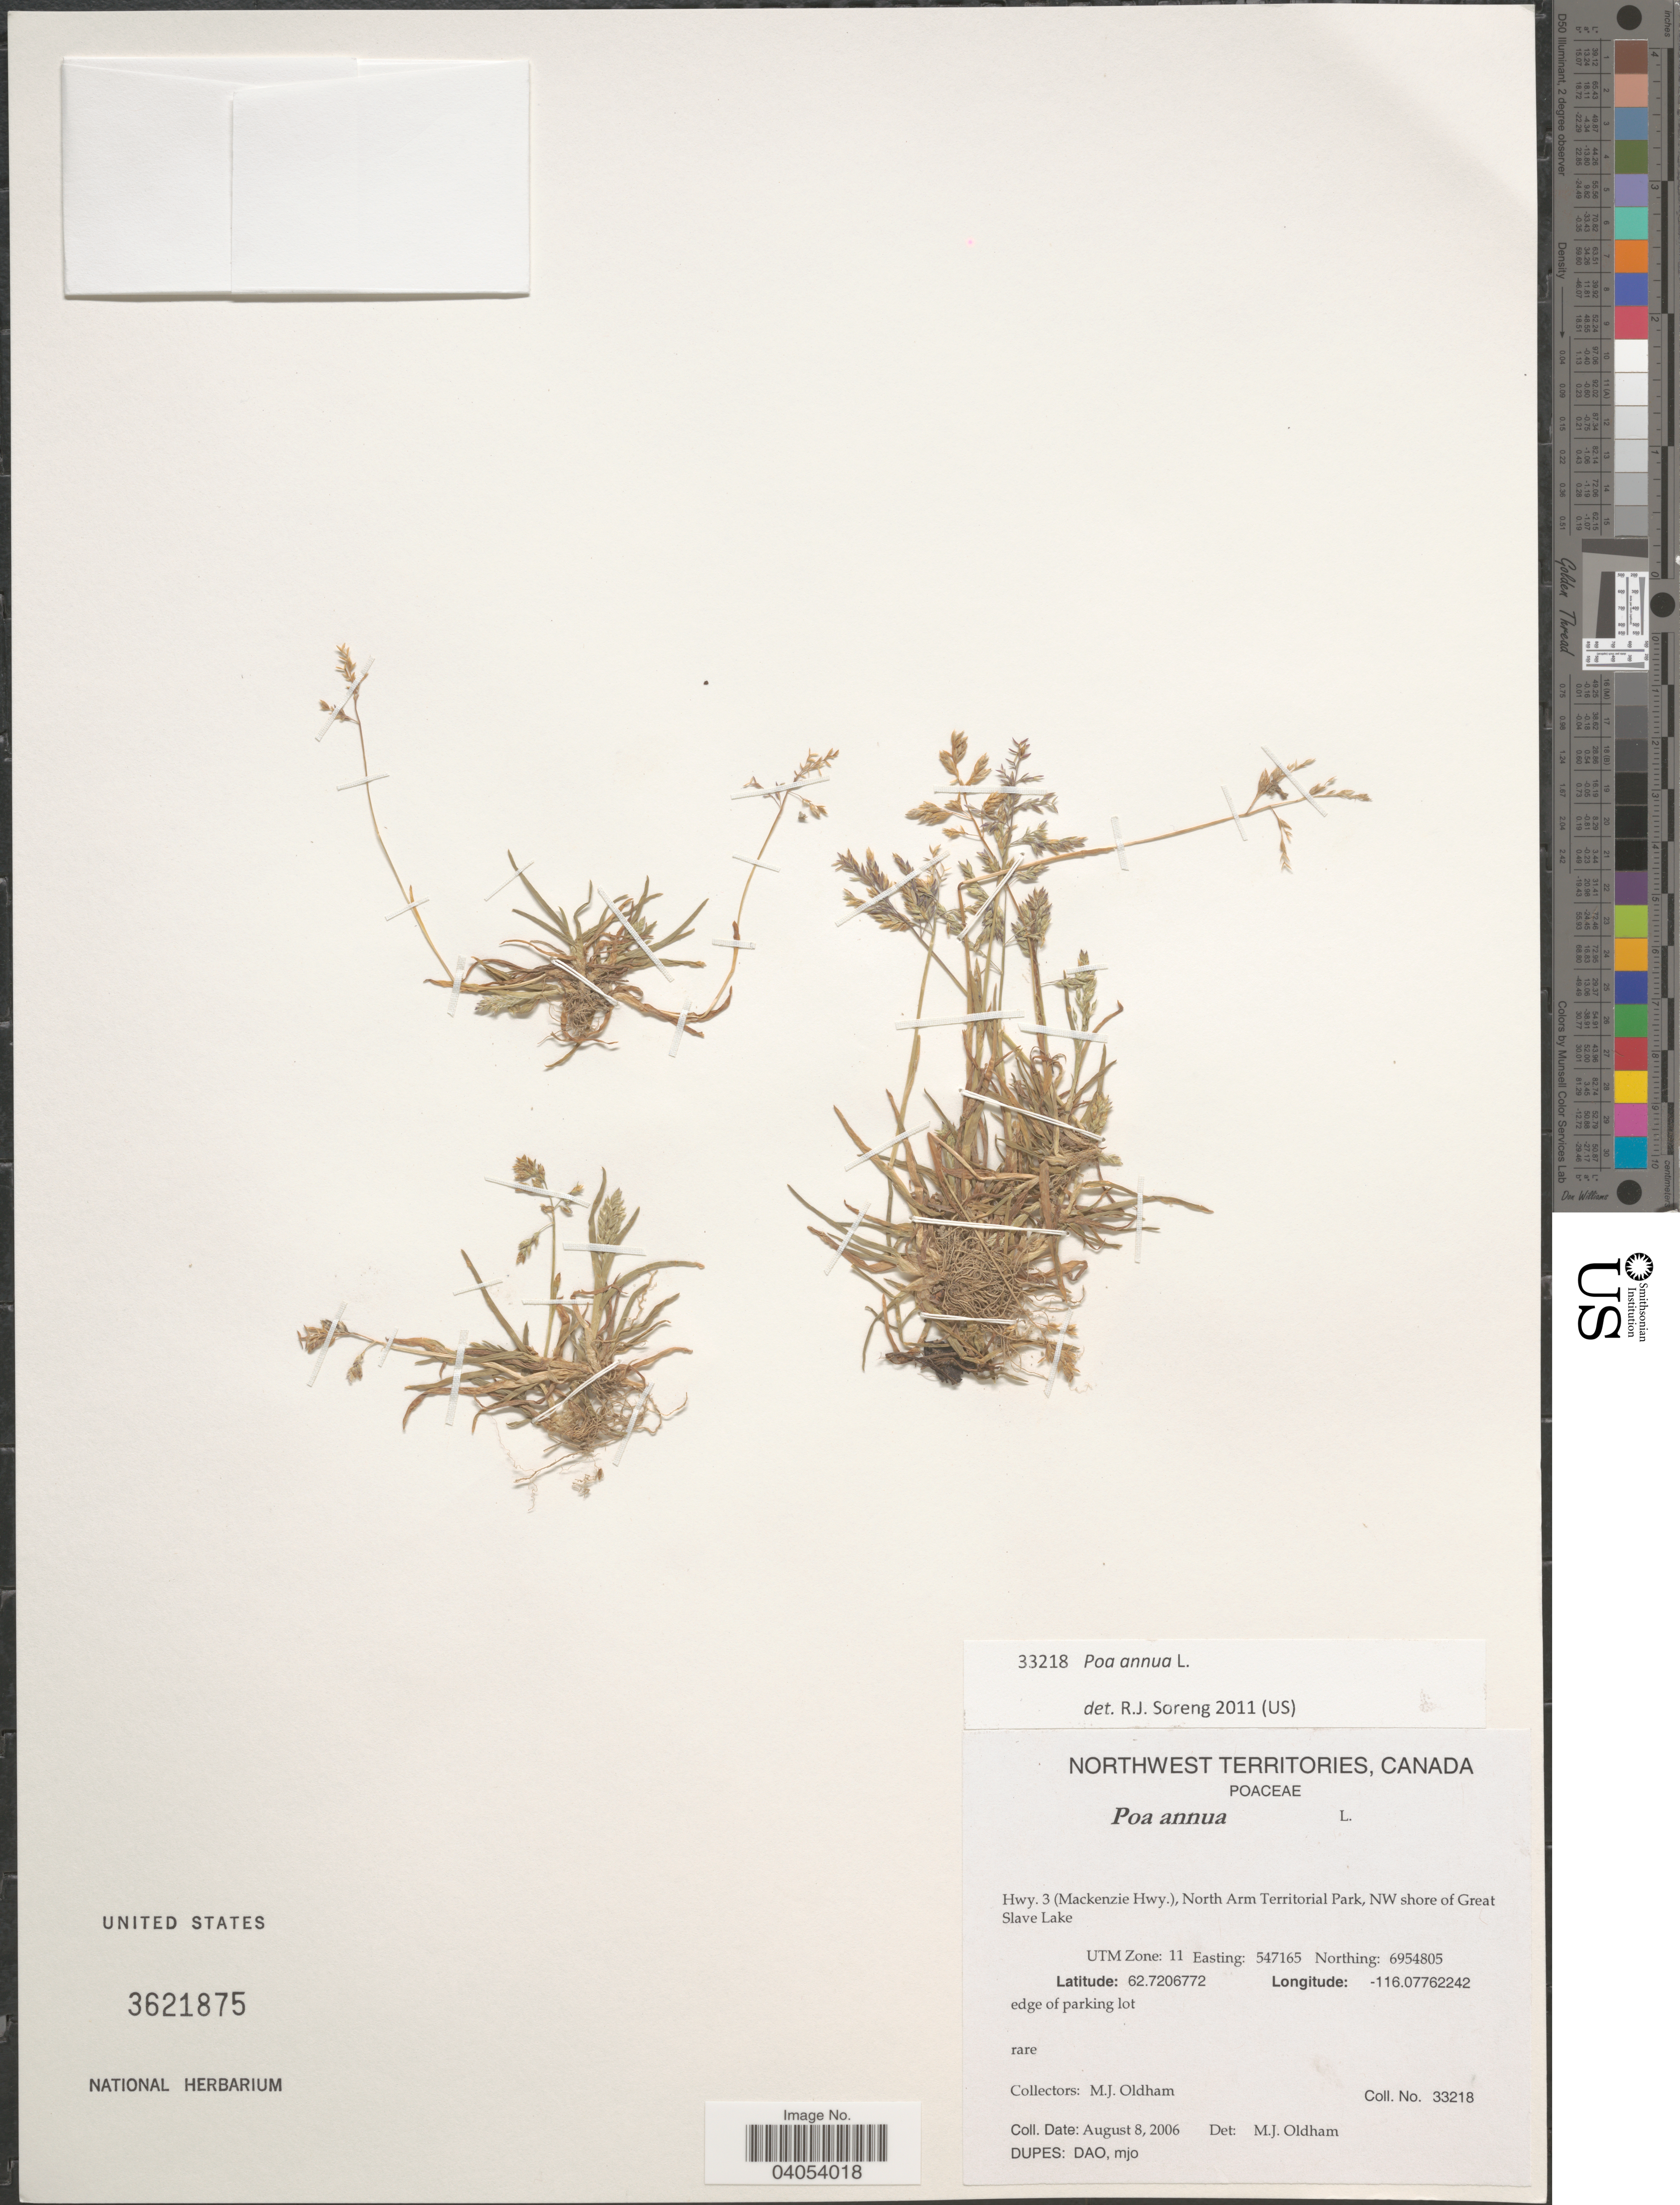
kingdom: Plantae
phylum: Tracheophyta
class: Liliopsida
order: Poales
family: Poaceae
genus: Poa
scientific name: Poa annua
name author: L.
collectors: M. Oldham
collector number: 33218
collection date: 2006-08-08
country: Canada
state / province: Northwest Territories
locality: Hwy. 3 (Mackenzie Hwy.), North Arm Territorial Park, NW shore of Great Slave Lake. UTM Zone: 11. Easting: 547165. Northing: 6954805. Edge of parking lot.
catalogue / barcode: US 3621875